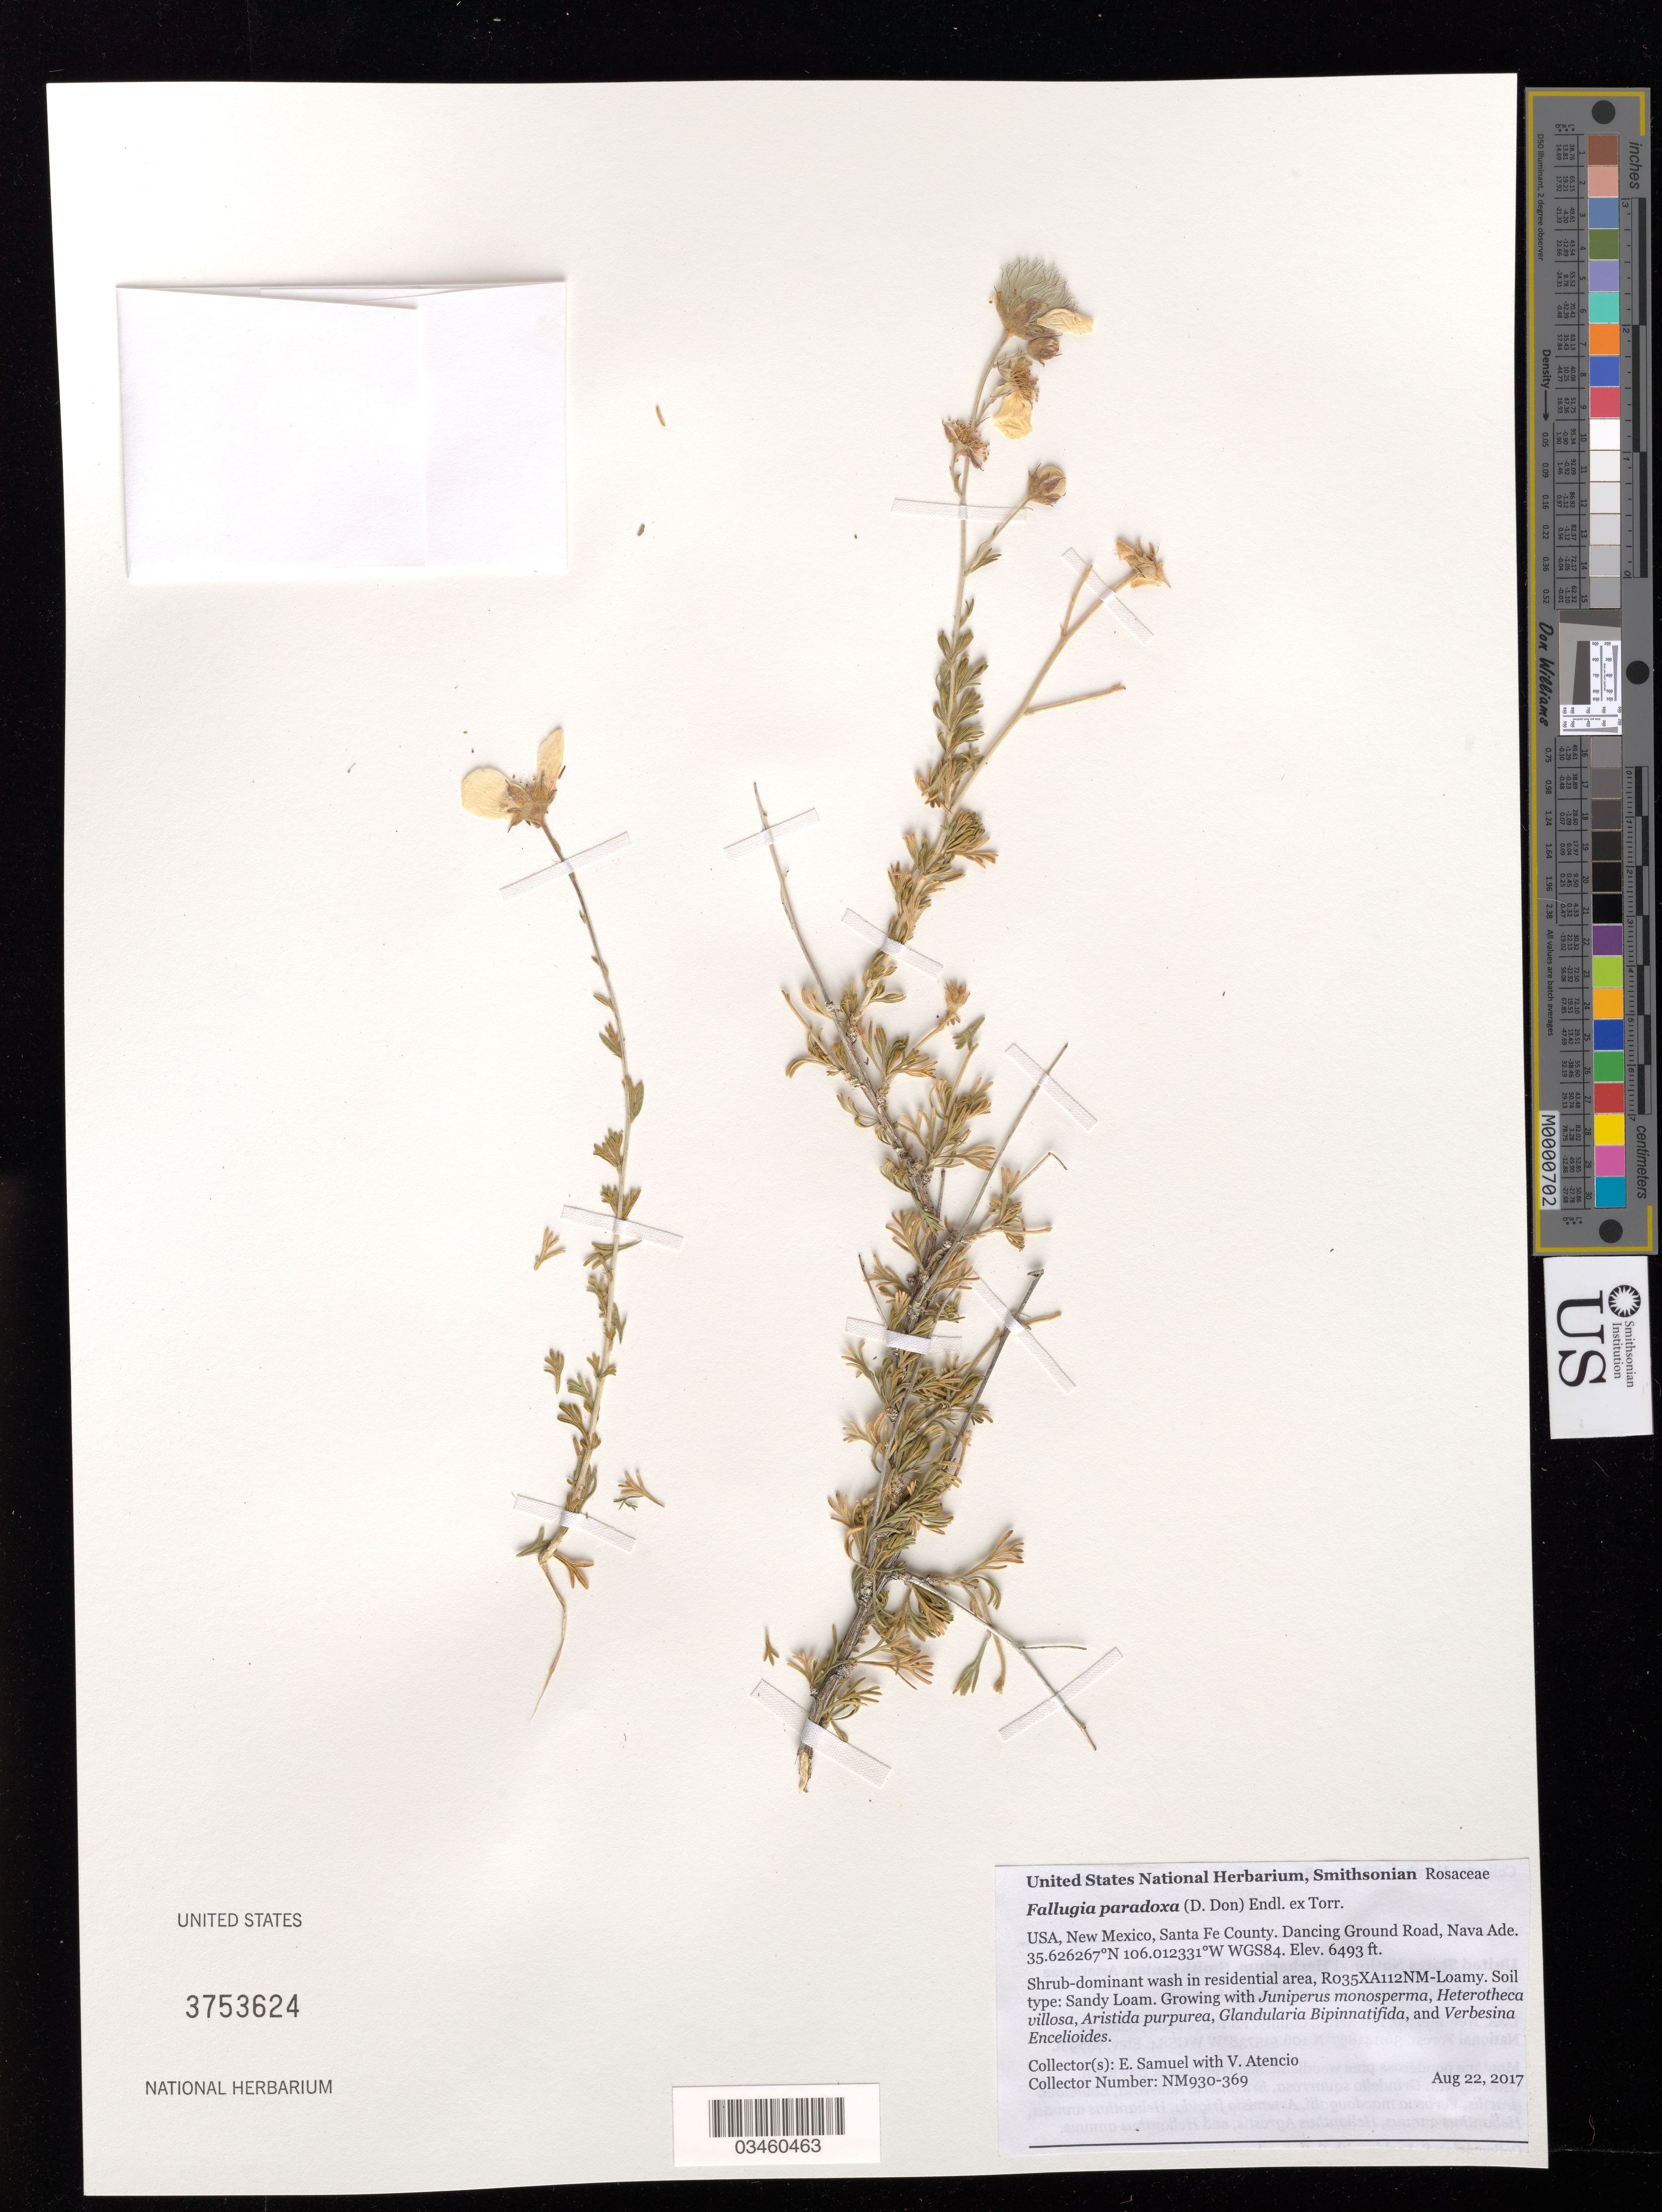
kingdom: Plantae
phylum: Tracheophyta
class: Magnoliopsida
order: Rosales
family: Rosaceae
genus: Fallugia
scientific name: Fallugia paradoxa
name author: (D. Don ex Tilloch & T. Taylor) Endl. ex Torr.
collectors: E. Samuel & V. Atencio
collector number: NM930-369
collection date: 2017-08-22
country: United States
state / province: New Mexico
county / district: Santa Fe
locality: Nava Ade, Dancing Ground Road.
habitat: R035XA112NM-Loamy. Sandy loam. Shrub-dominant wash in residental area.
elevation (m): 1979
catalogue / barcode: US 3753624